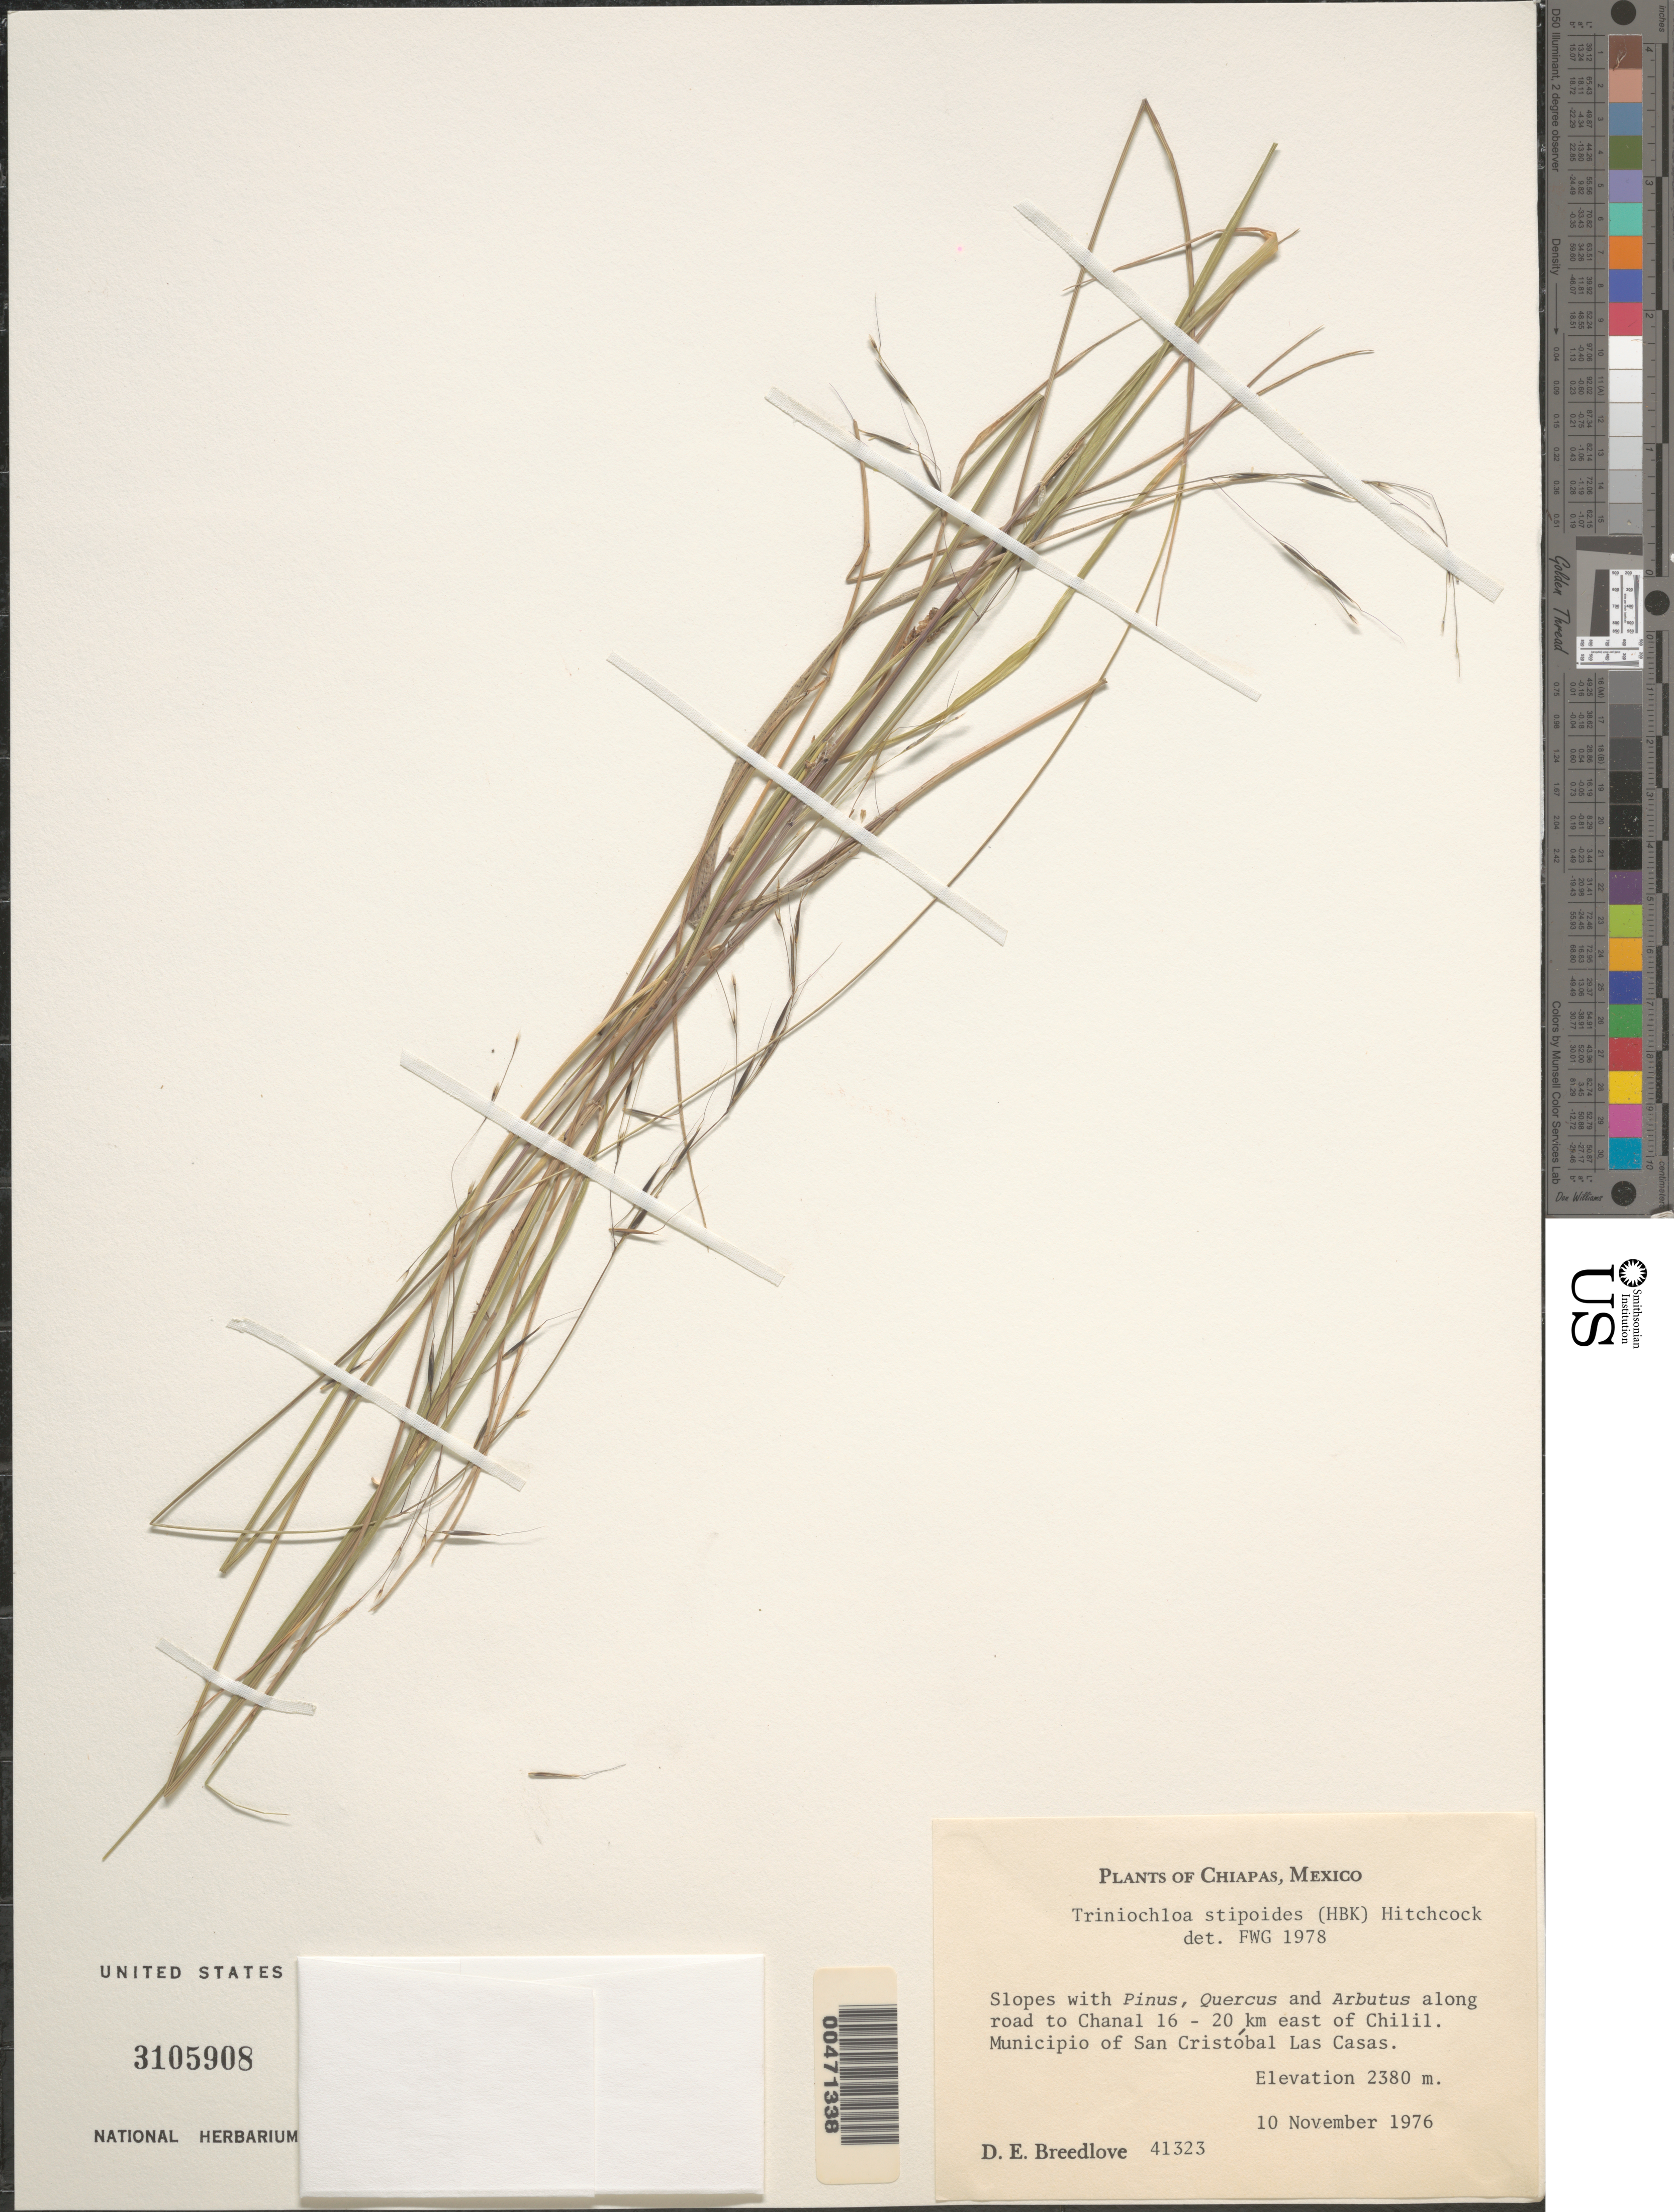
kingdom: Plantae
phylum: Tracheophyta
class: Liliopsida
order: Poales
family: Poaceae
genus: Triniochloa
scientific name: Triniochloa stipoides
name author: (Kunth) Hitchc.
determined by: Gould, F. W.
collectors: D. E. Breedlove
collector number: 41323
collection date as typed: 10 Nov 1976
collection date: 1976-11-10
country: Mexico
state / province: Chiapas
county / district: San Cristóbal las Casas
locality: Along rd to Chanal 16-20 km E of Chilil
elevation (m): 2380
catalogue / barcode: US 3105908